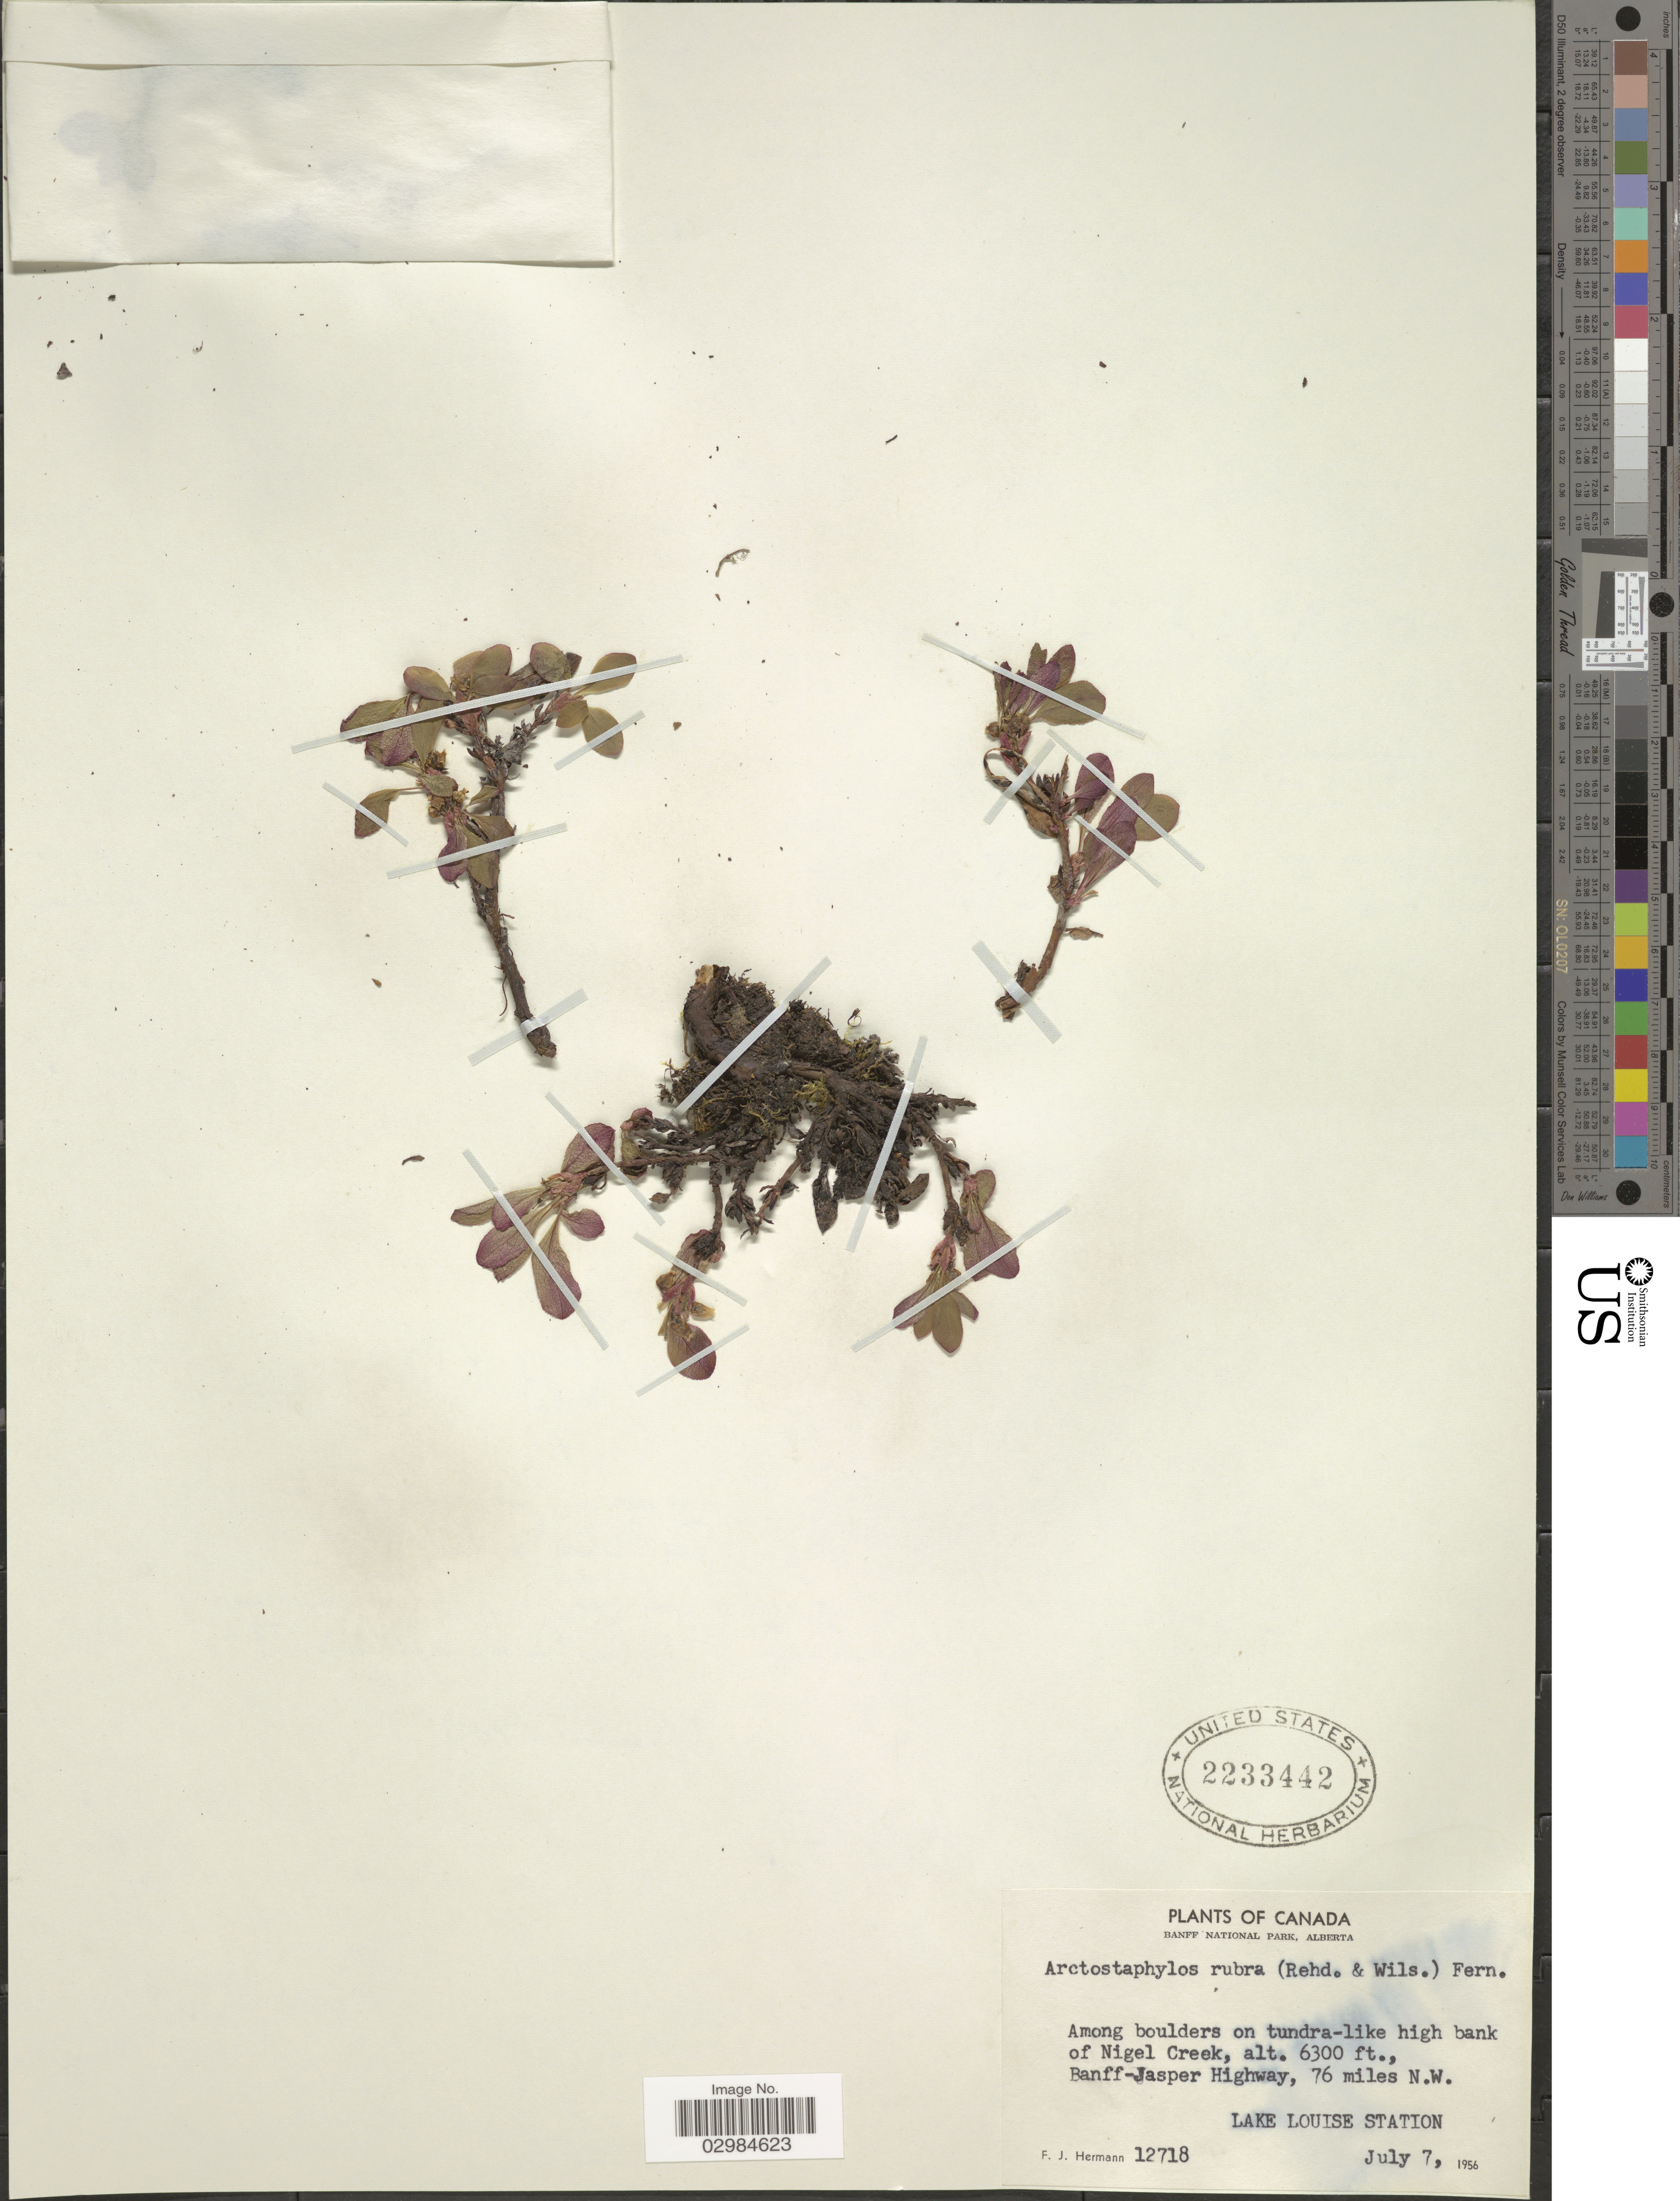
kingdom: Plantae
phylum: Tracheophyta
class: Magnoliopsida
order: Ericales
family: Ericaceae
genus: Arctostaphylos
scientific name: Arctostaphylos rubra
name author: (Rehder & E.H. Wilson) Fernald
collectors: F. J. Hermann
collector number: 12718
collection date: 1956-07-07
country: Canada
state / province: Alberta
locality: Banff National Park. Nigel Creek, Banff-Jasper Highway, 76 miles N.W. Lake Louise Station.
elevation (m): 1920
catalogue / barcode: US 2233442